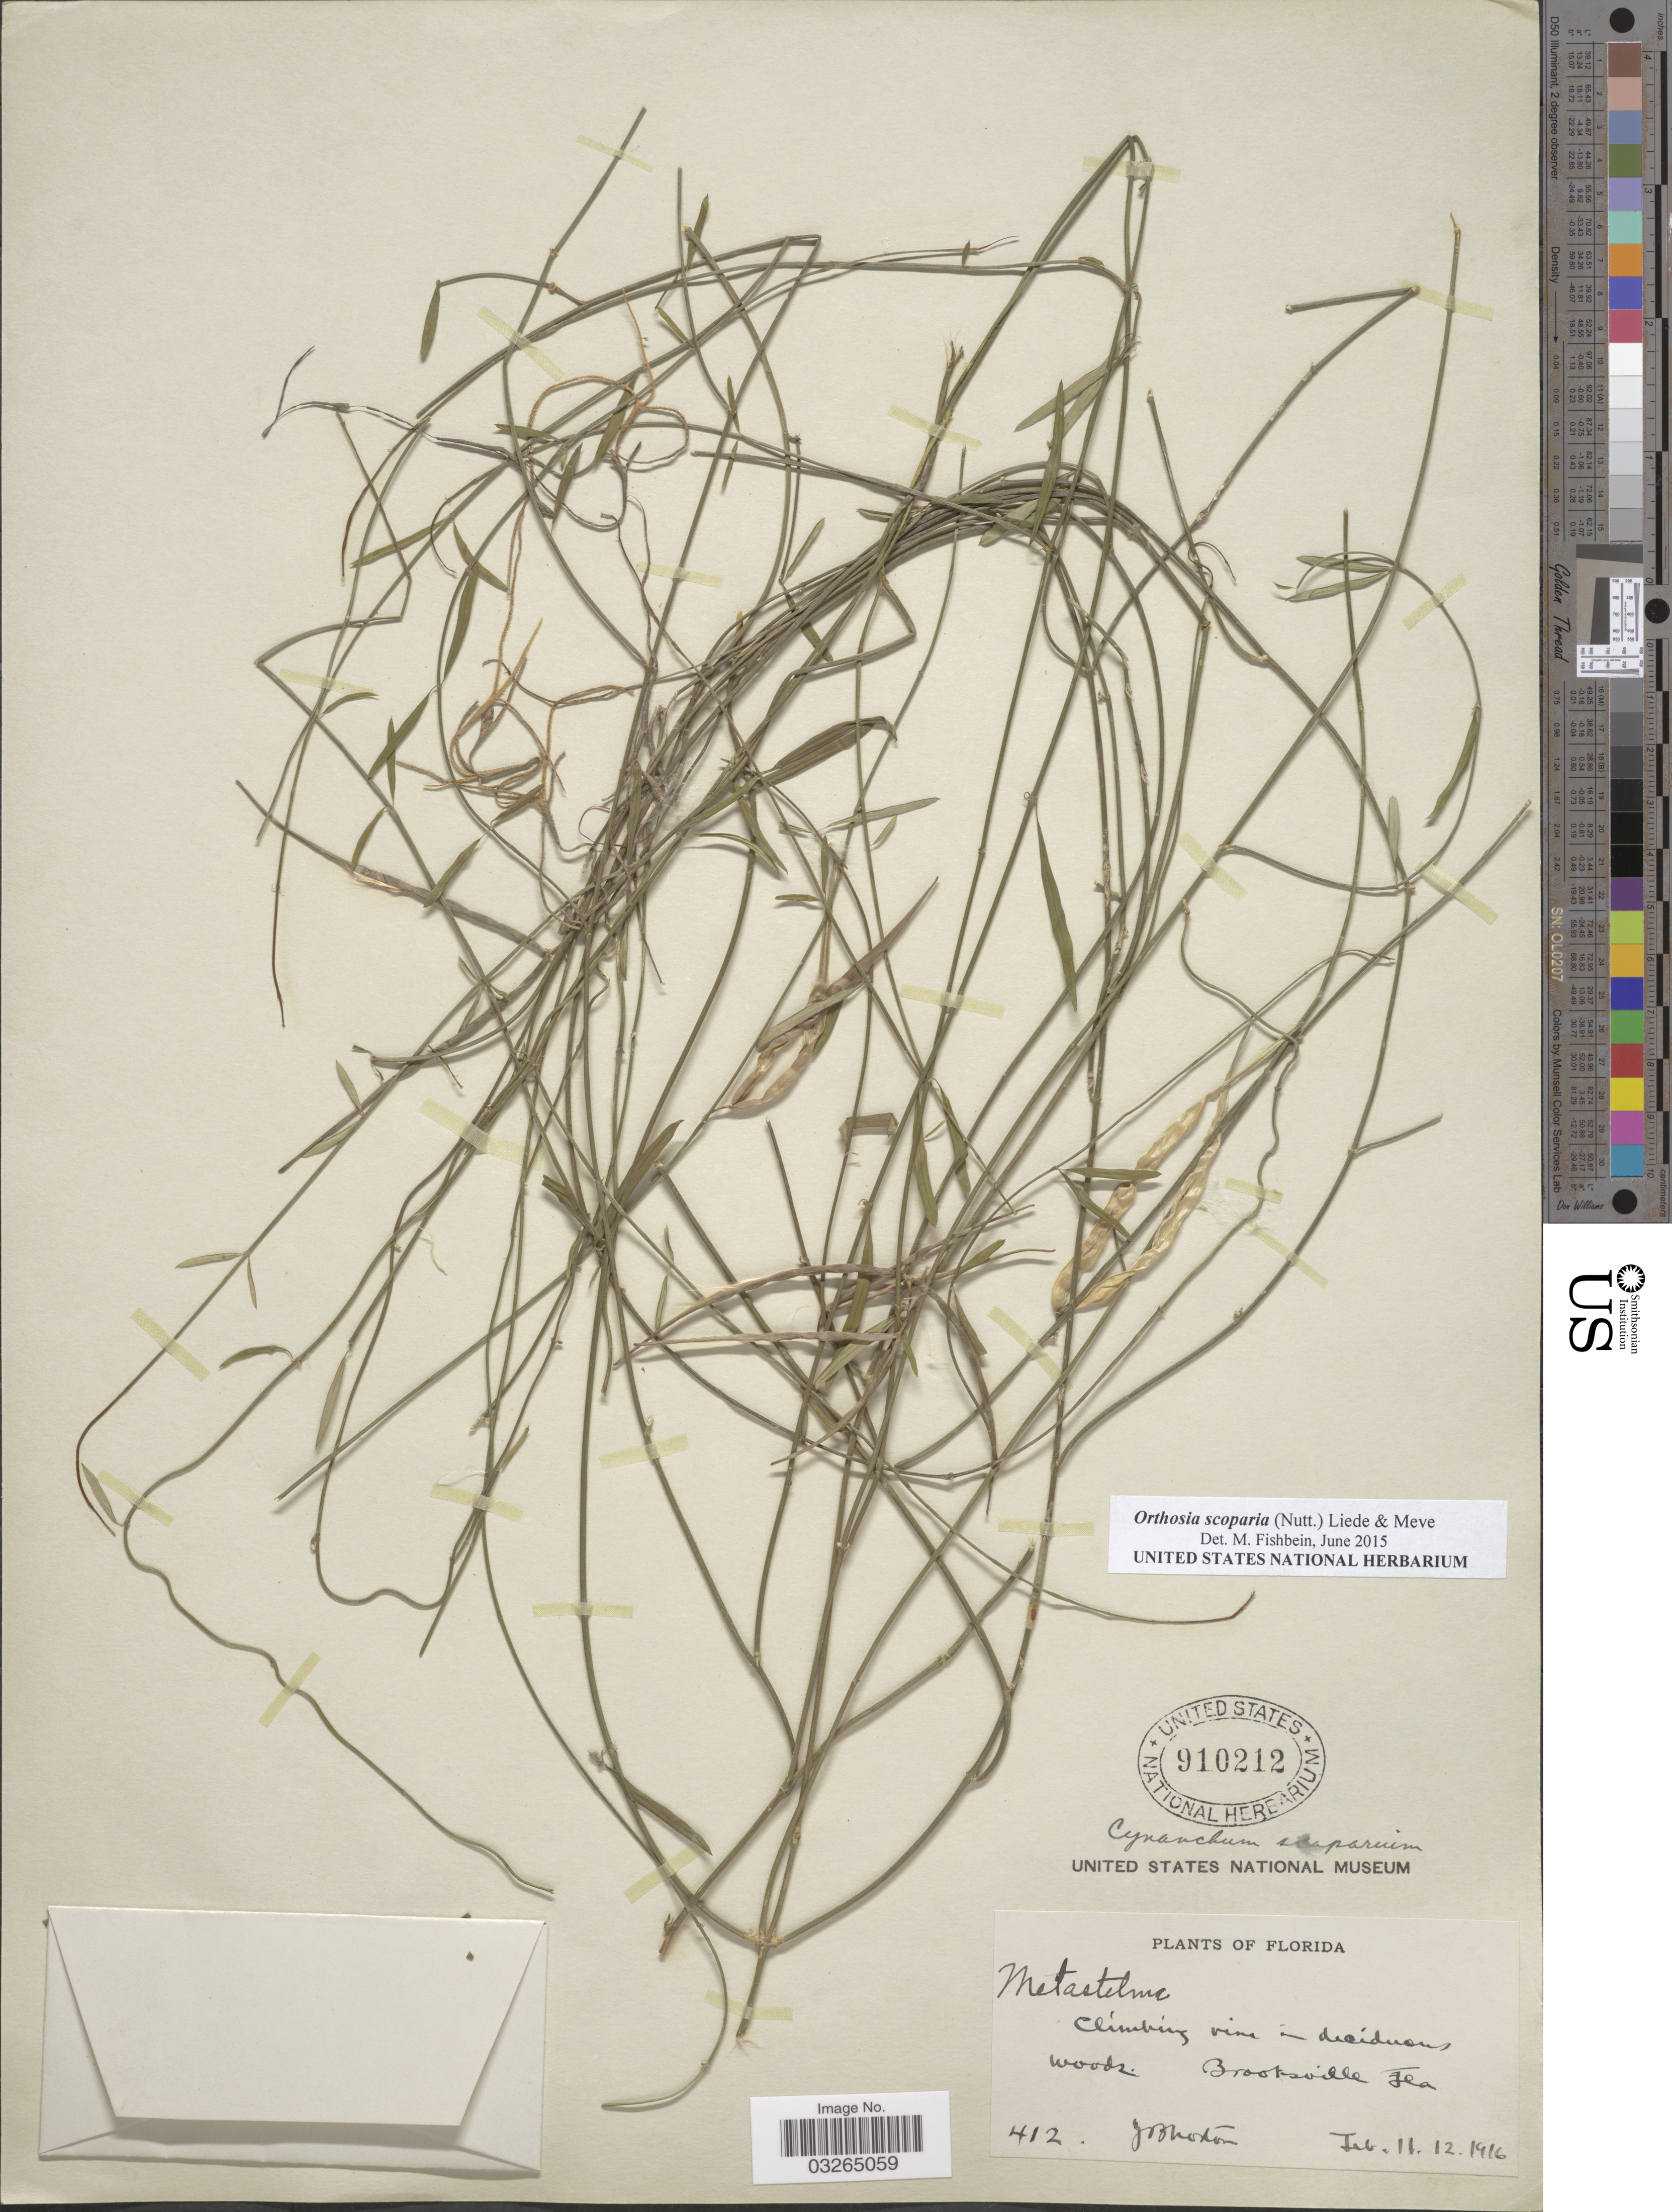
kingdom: Plantae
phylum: Tracheophyta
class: Magnoliopsida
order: Gentianales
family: Apocynaceae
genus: Orthosia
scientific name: Orthosia scoparia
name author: (Nutt.) Liede & Meve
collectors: J. B. Norton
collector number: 412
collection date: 1916-02-11/1916-02-12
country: United States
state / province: Florida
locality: Brooksville Fla.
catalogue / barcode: US 910212